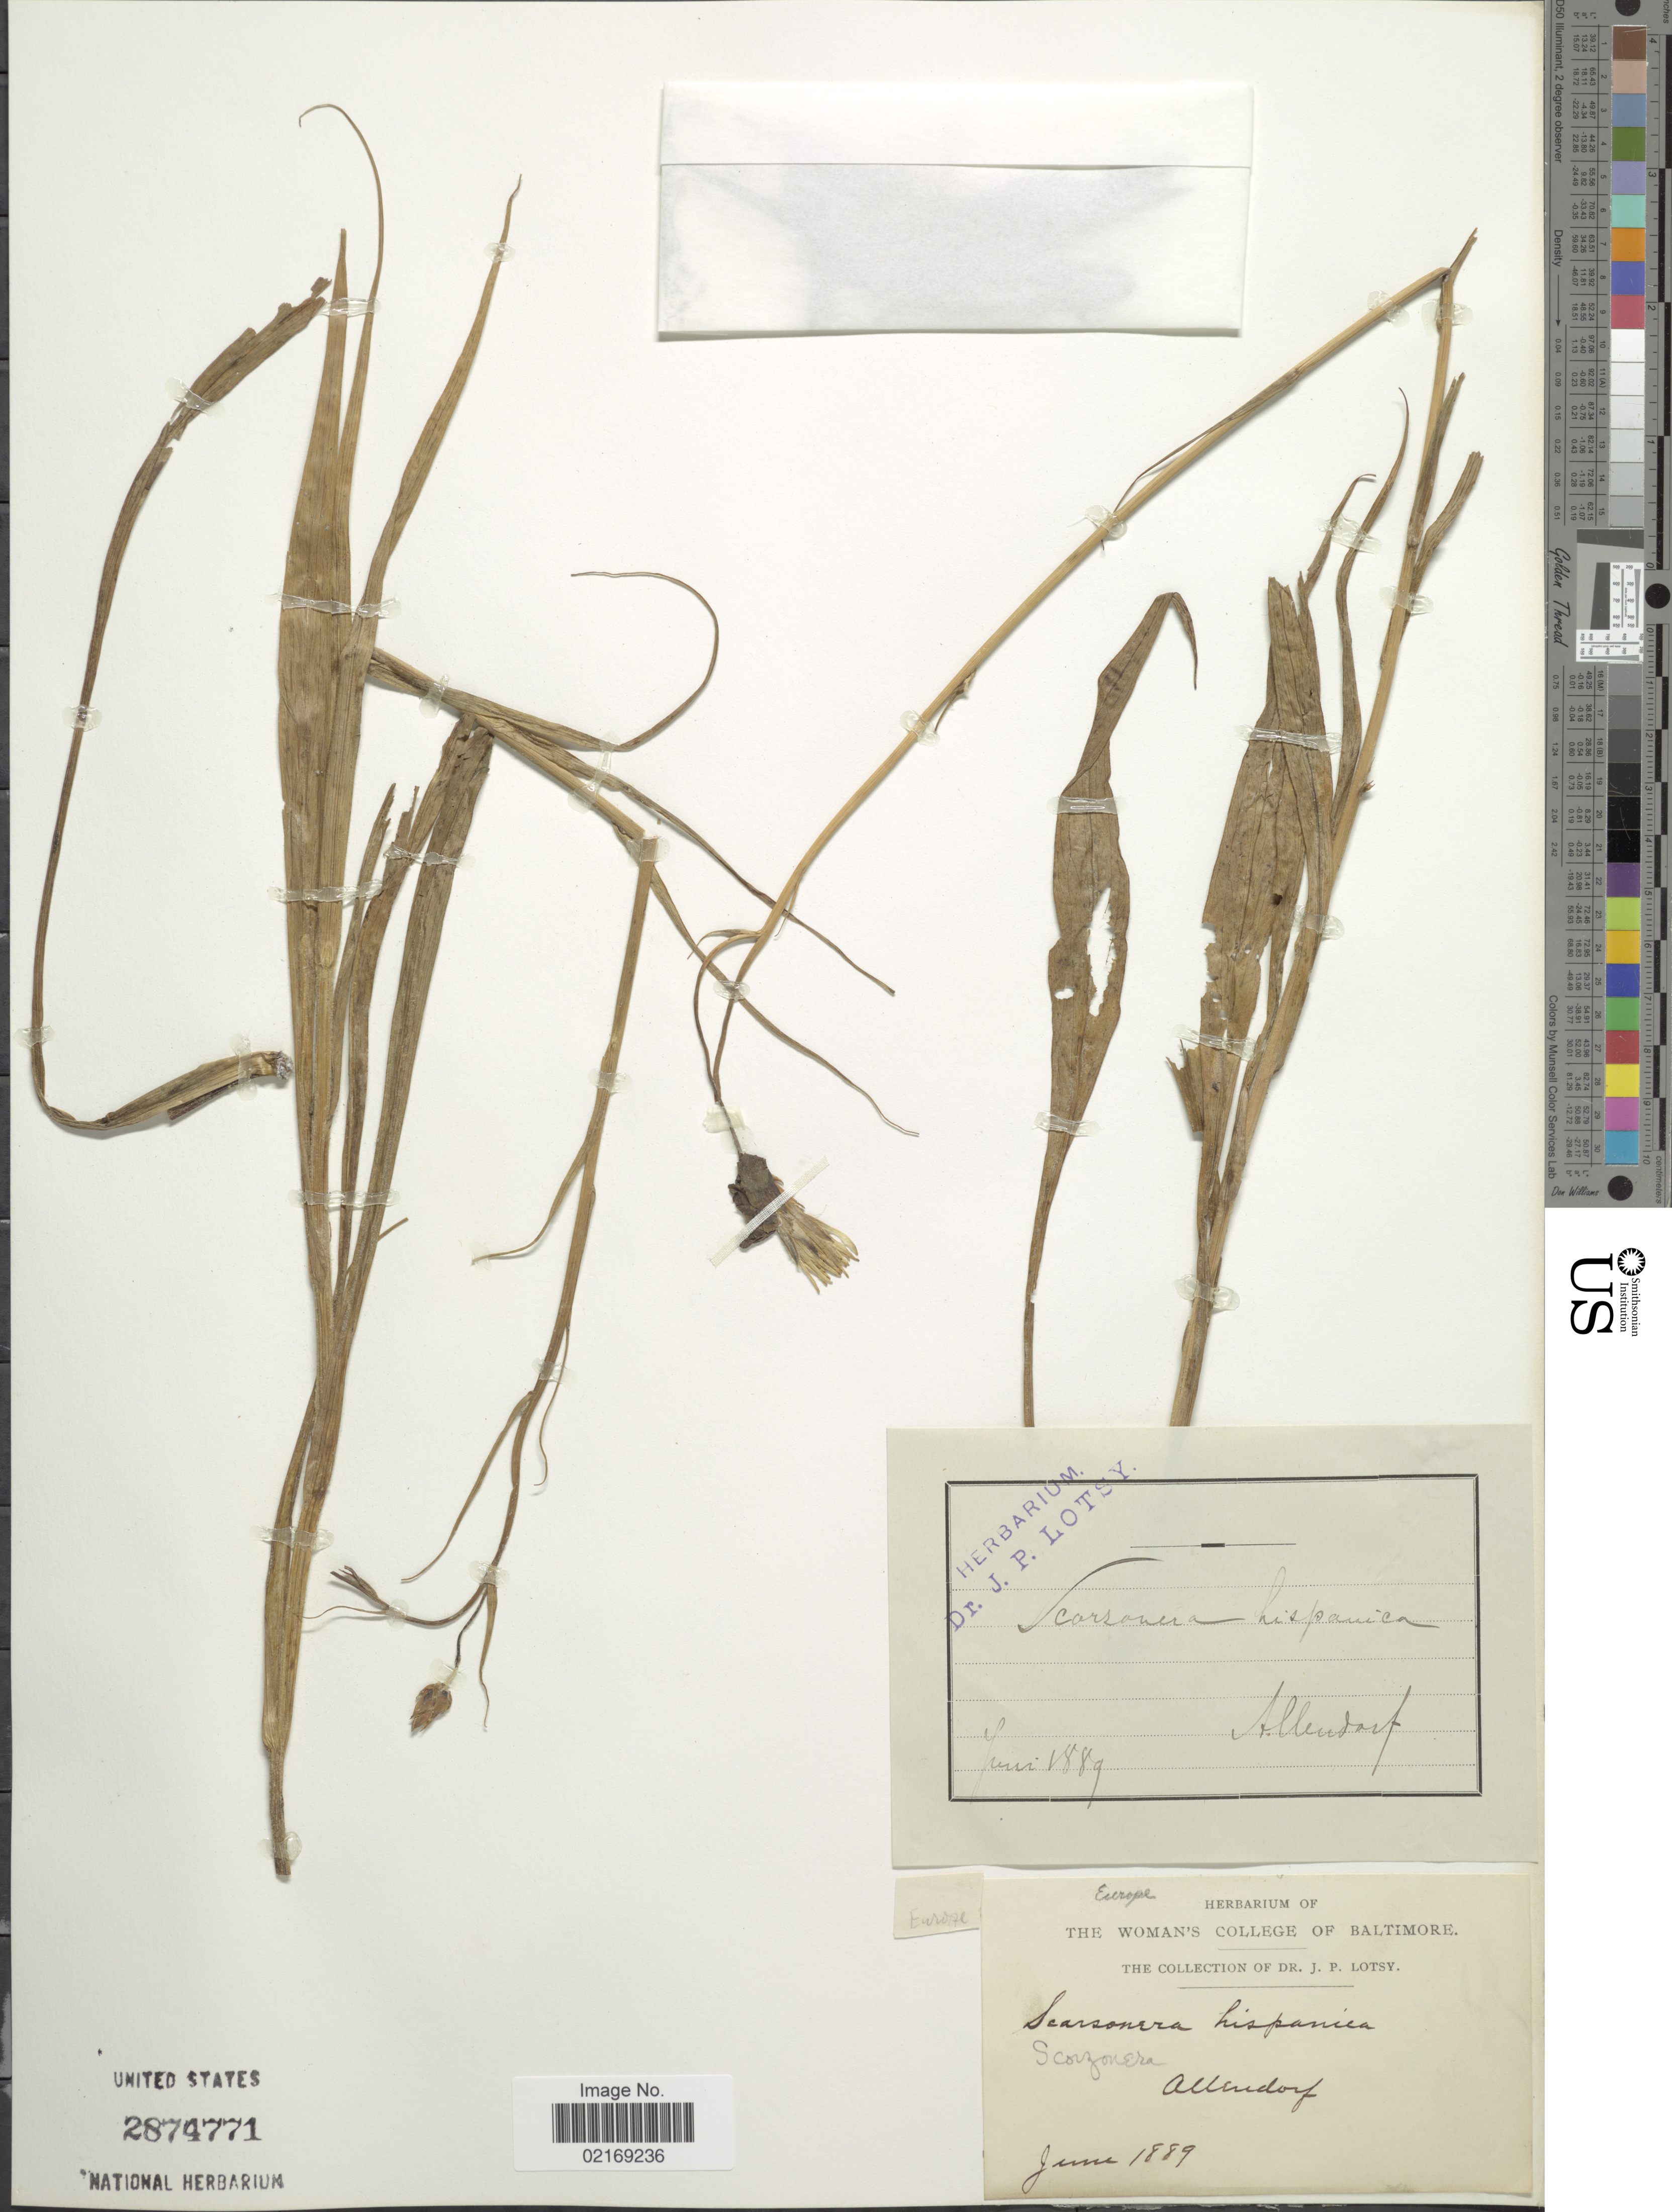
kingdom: Plantae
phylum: Tracheophyta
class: Magnoliopsida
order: Asterales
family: Asteraceae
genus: Scorzonera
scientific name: Scorzonera hispanica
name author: L.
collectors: J. Lotsy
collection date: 1889-06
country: Germany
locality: Allendorf, Europe.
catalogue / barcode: US 2874771